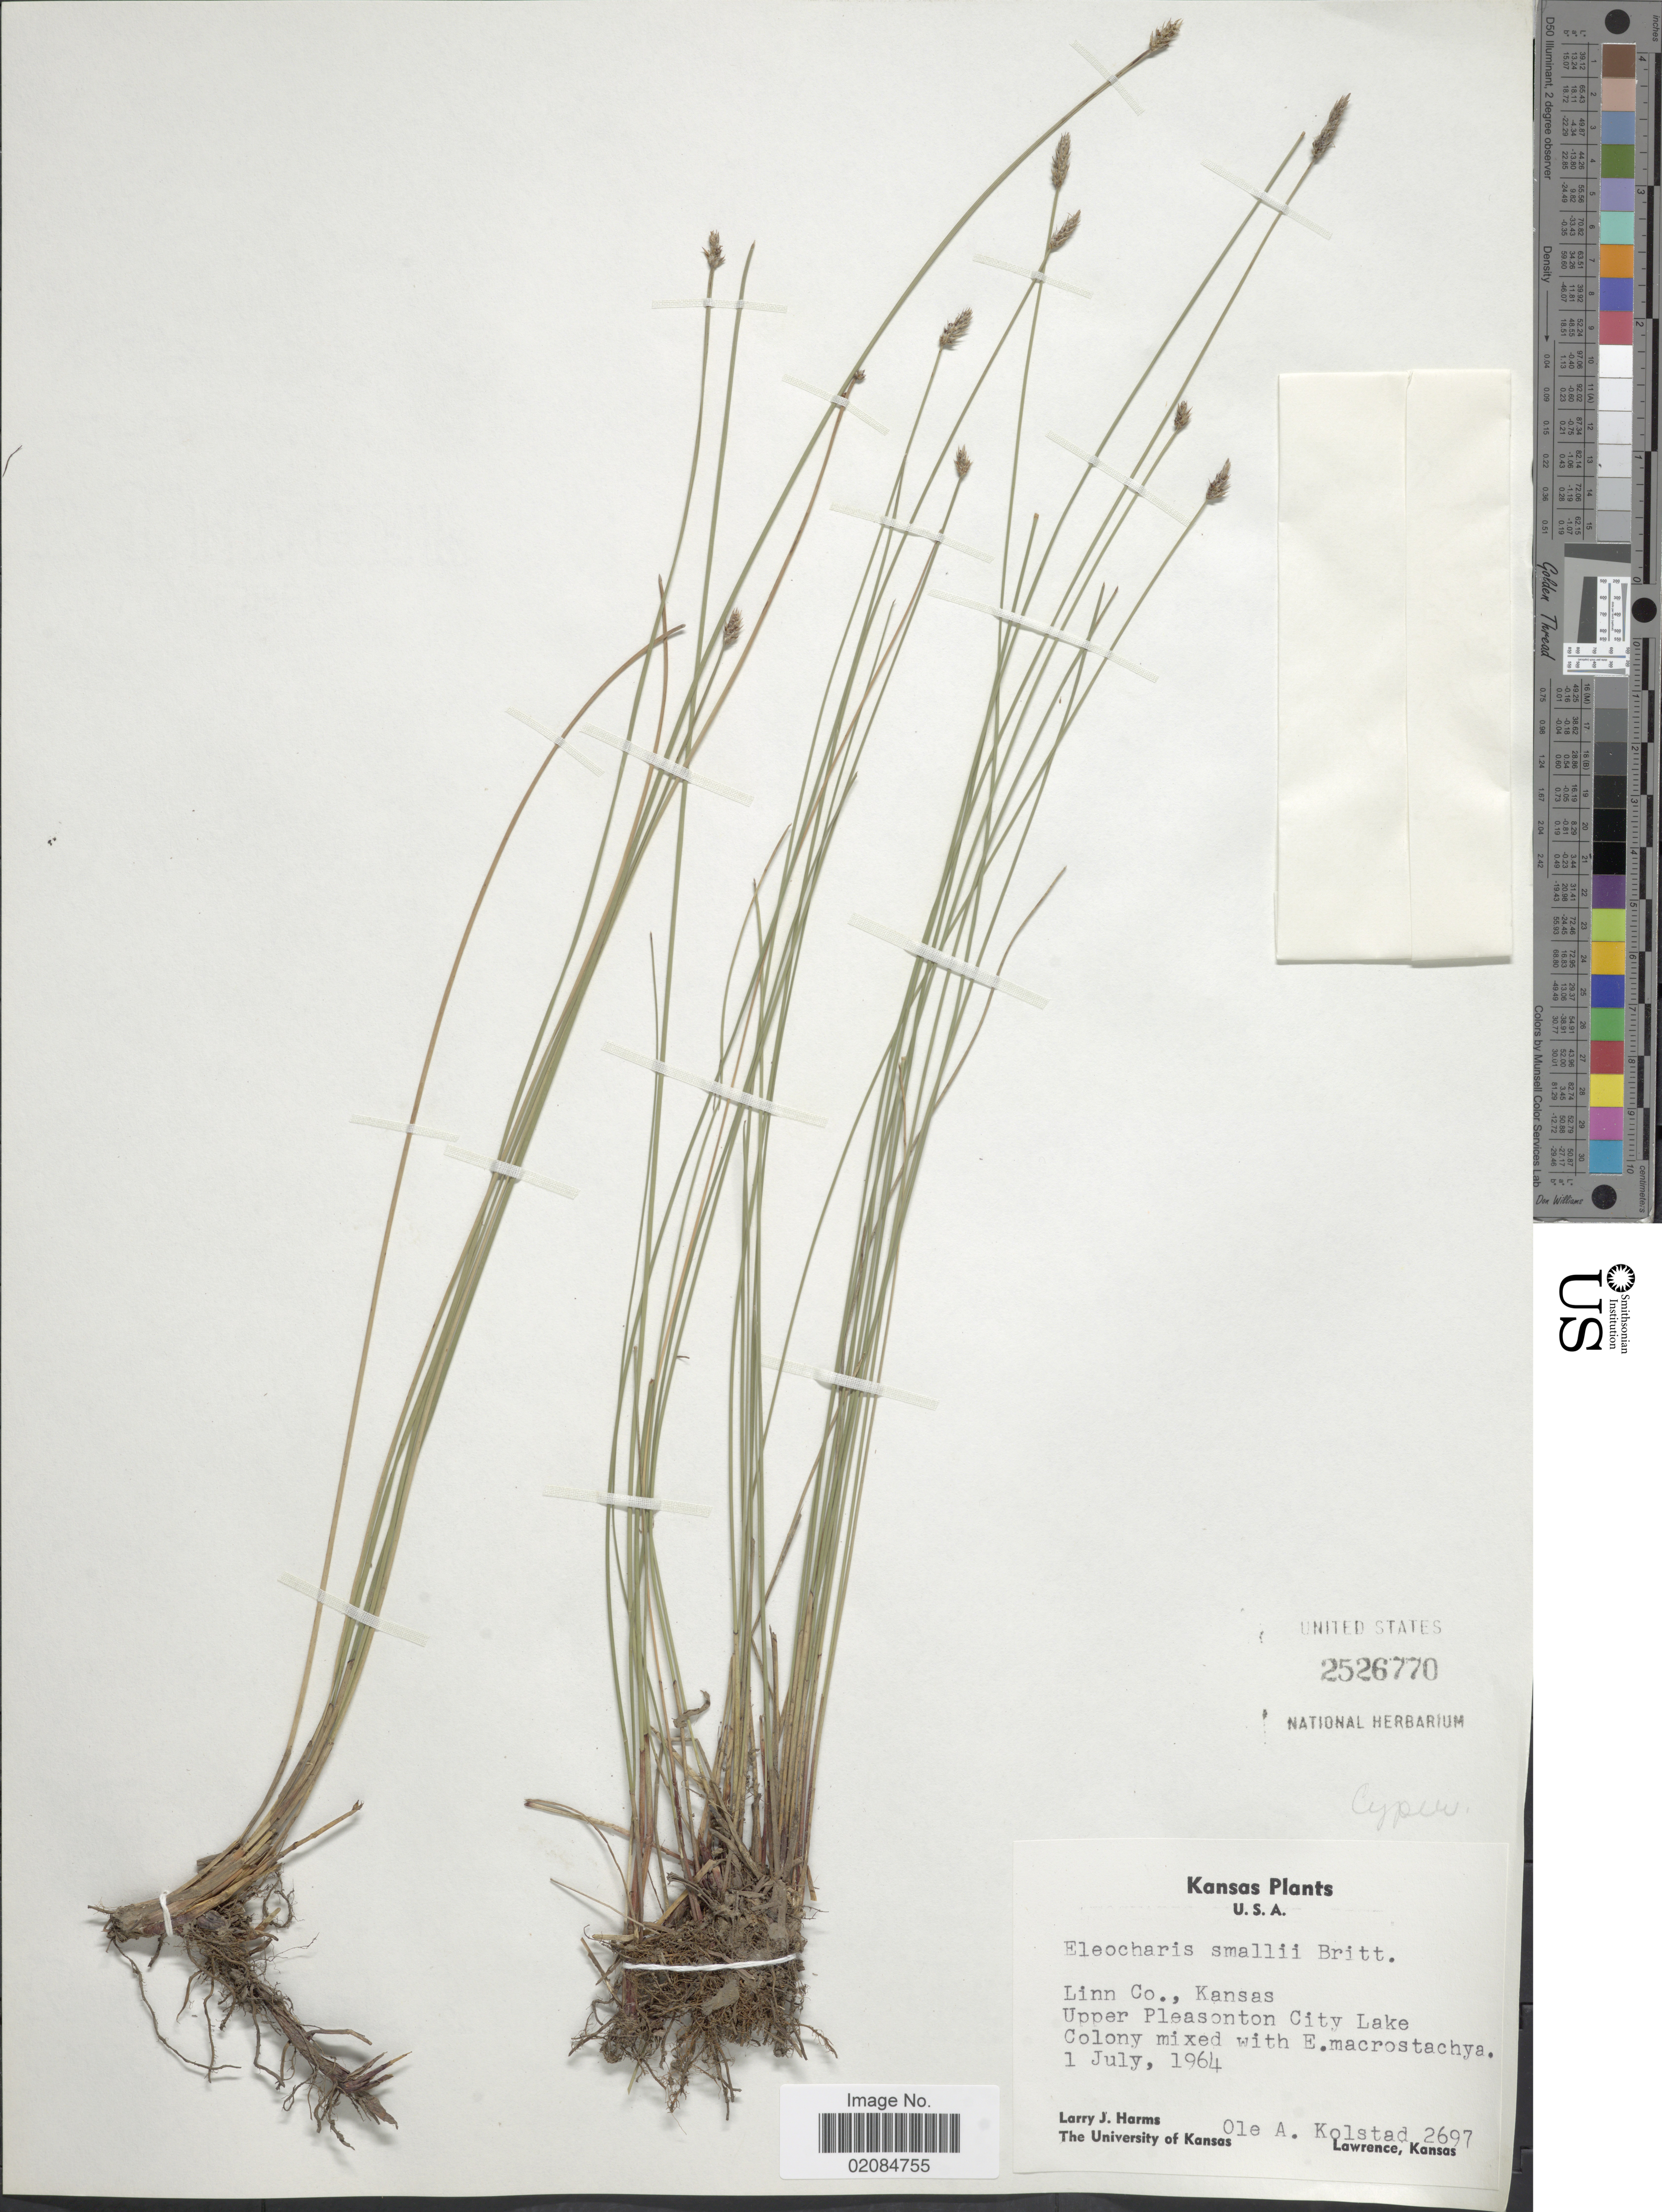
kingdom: Plantae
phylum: Tracheophyta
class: Liliopsida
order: Poales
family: Cyperaceae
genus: Eleocharis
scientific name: Eleocharis palustris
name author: (L.) Roem. & Schult.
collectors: L. Harms & O. Kolstad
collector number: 2697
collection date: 1964-07-01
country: United States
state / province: Kansas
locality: U.S.A. Linn Co. Upper Pleasonton City Lake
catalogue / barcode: US 2526770